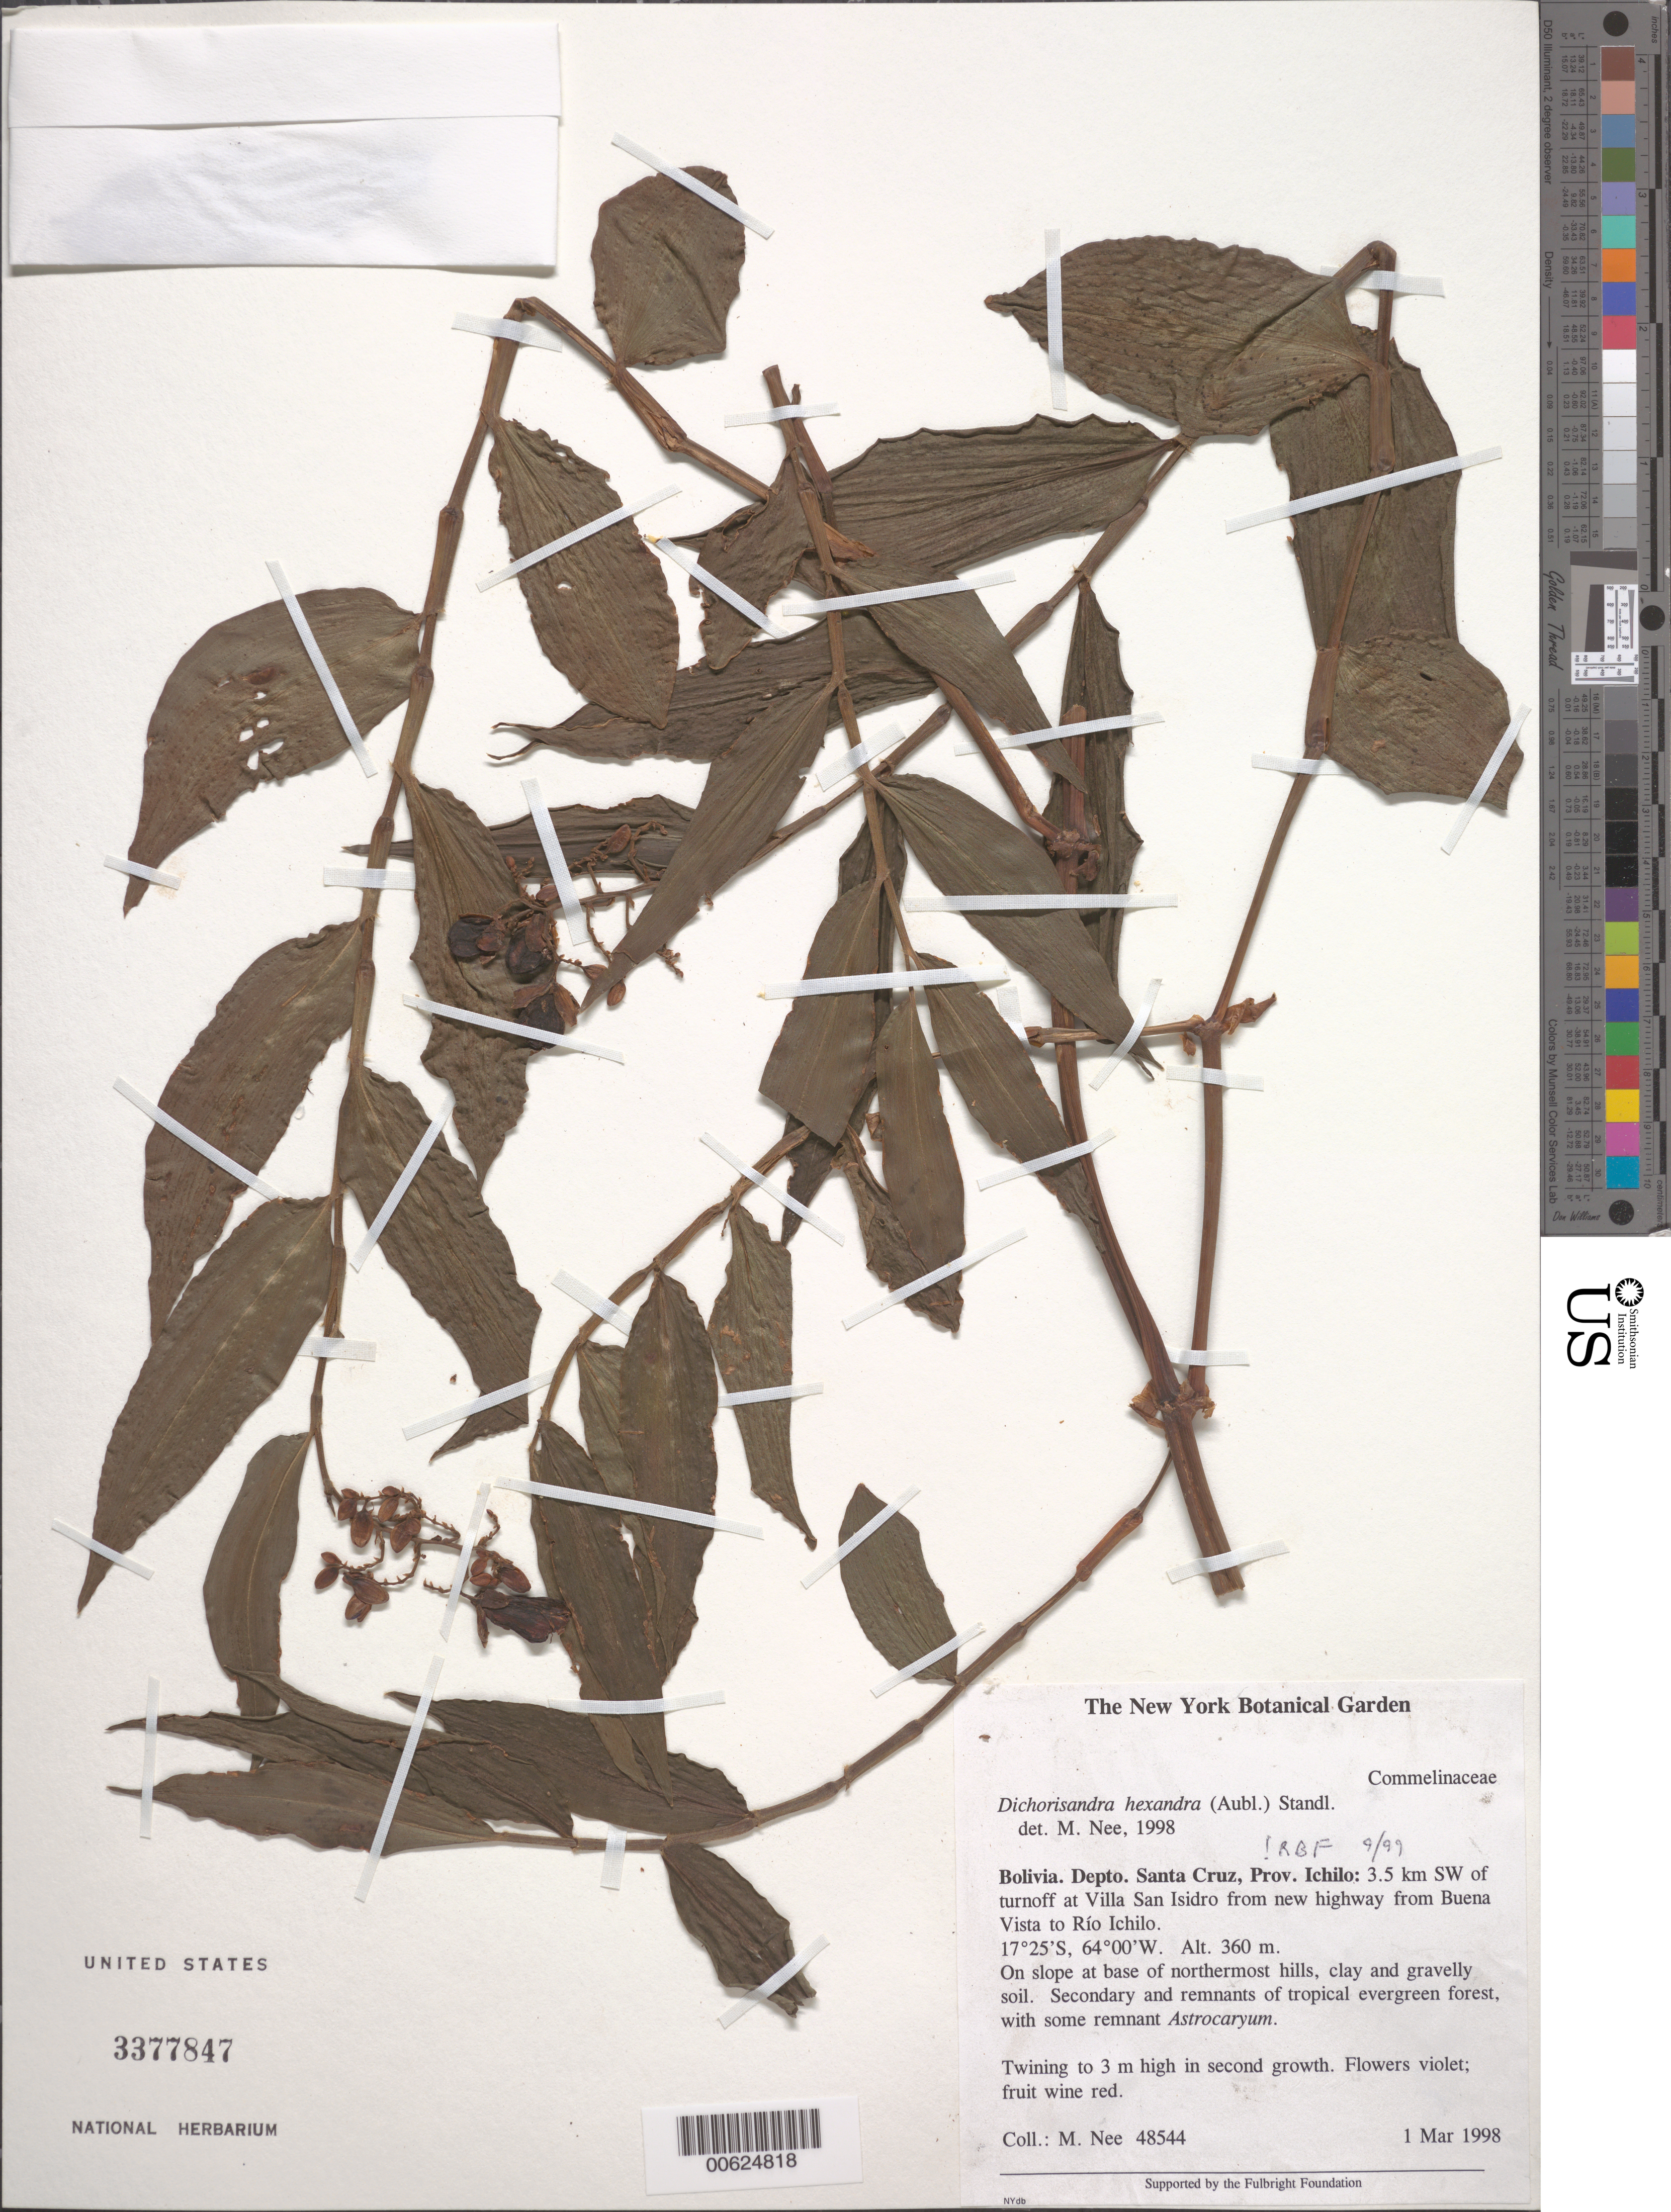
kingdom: Plantae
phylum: Tracheophyta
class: Liliopsida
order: Commelinales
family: Commelinaceae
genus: Dichorisandra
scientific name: Dichorisandra hexandra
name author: (Aubl.) Standl.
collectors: M. Nee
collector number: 48544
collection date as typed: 01 Mar 1998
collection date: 1998-03-01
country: Bolivia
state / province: Santa Cruz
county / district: Ichilo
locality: SW of turnoff at Villa San Isidro from new highway from Buena Vista to Rio Ichilo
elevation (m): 360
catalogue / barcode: US 3377847